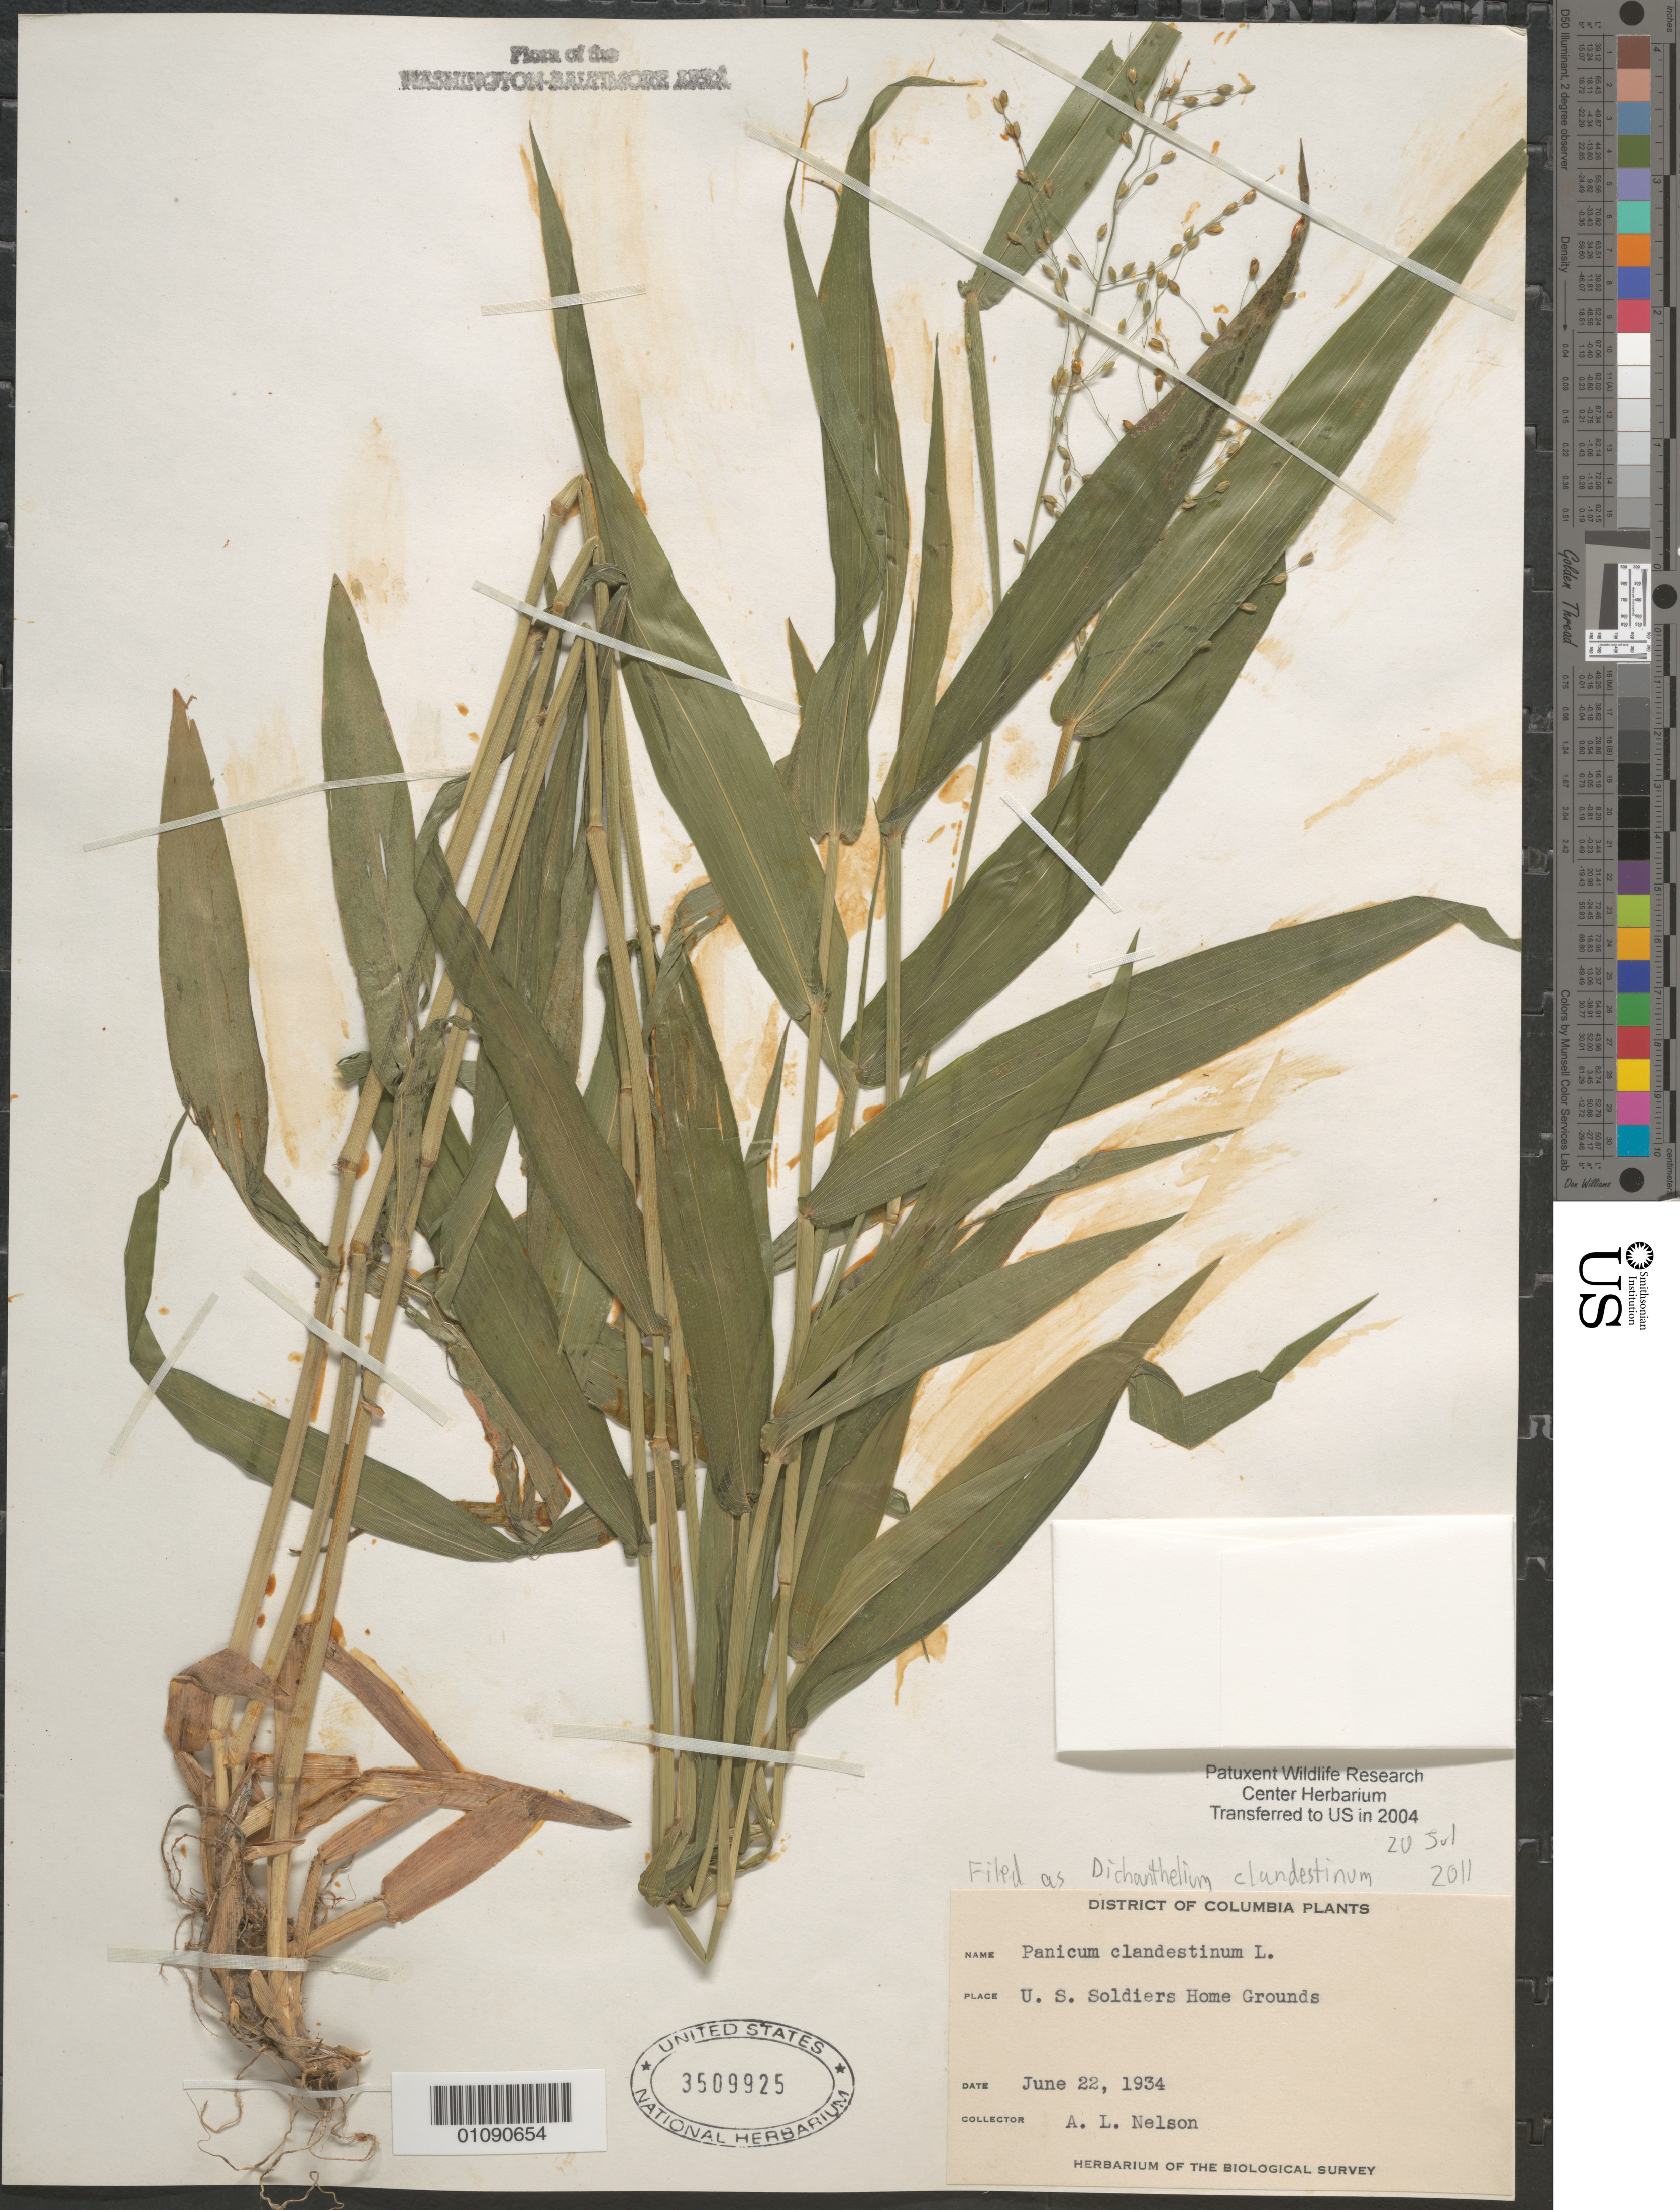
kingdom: Plantae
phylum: Tracheophyta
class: Liliopsida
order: Poales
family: Poaceae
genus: Dichanthelium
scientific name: Dichanthelium clandestinum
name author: (L.) Gould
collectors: A. L. Nelson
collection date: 1934-06-22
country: United States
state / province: District of Columbia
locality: U.S. Soldiers Home Grounds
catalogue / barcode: US 3509925